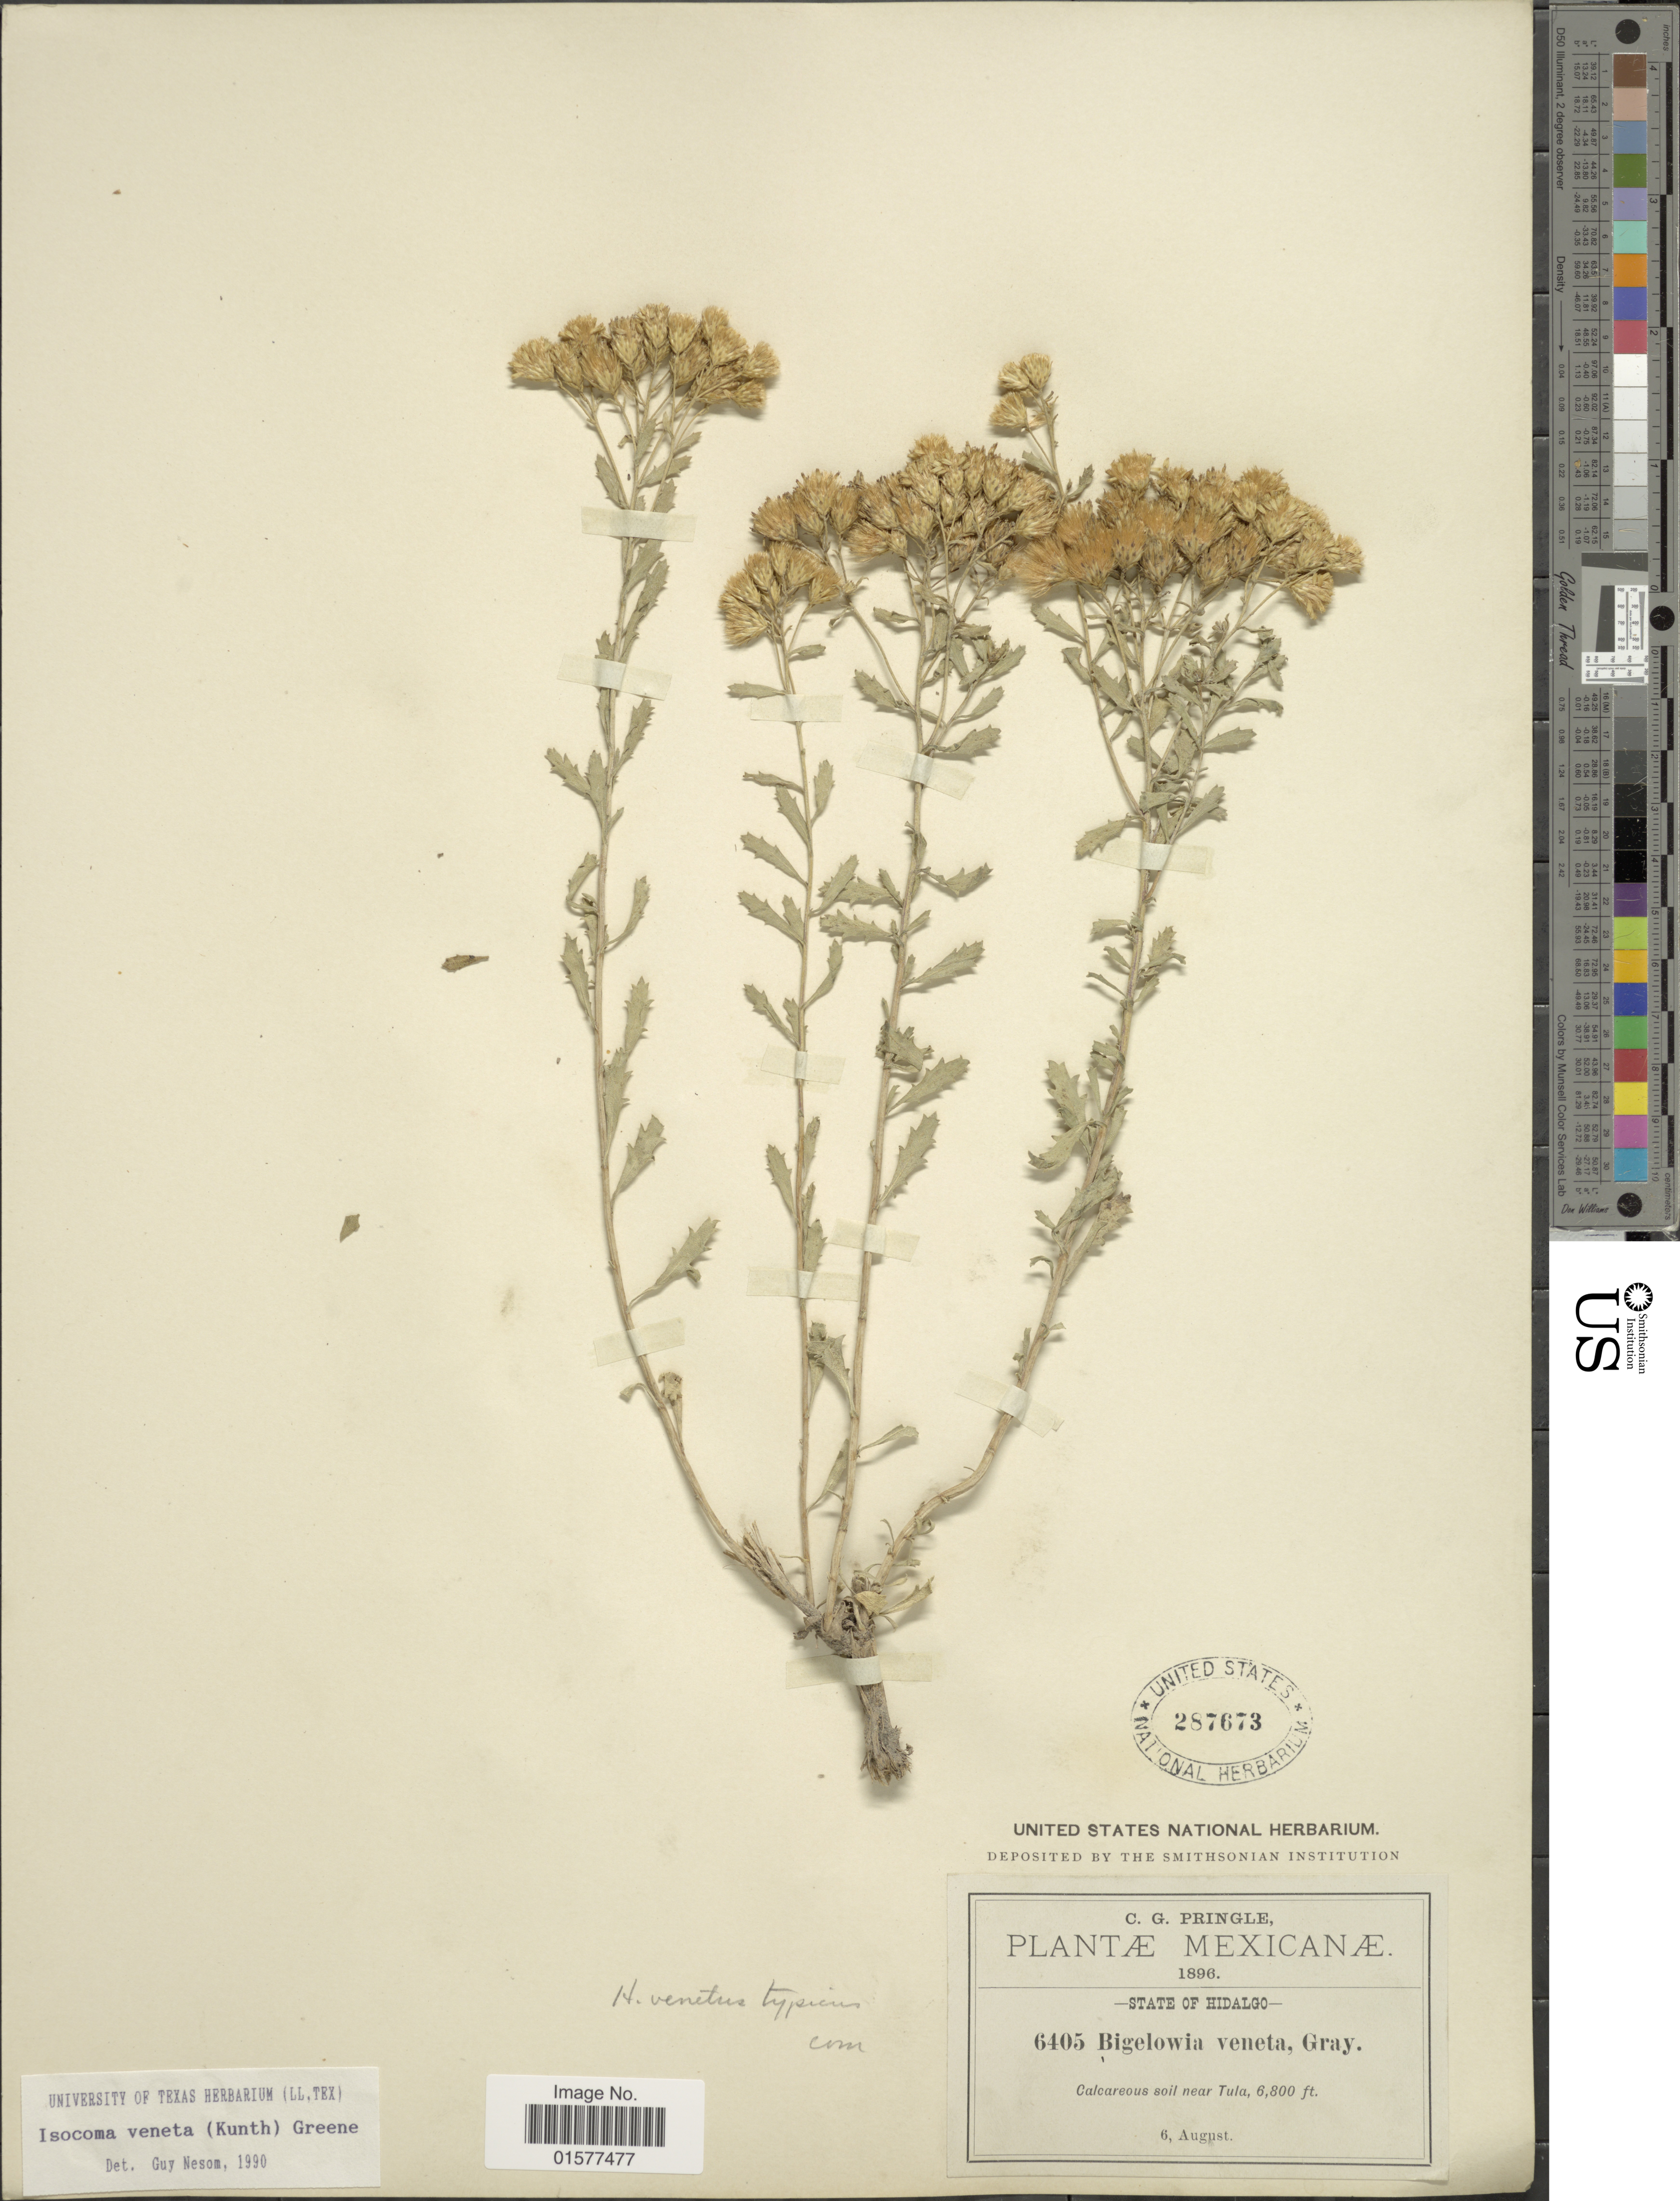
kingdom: Plantae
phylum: Tracheophyta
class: Magnoliopsida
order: Asterales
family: Asteraceae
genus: Isocoma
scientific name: Isocoma veneta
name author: (Kunth) Greene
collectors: C. G. Pringle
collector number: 6405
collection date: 1896-08-06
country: Mexico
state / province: Hidalgo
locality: State of Hidalgo, Calcareous soil near Tula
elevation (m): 2073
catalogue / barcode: US 287673